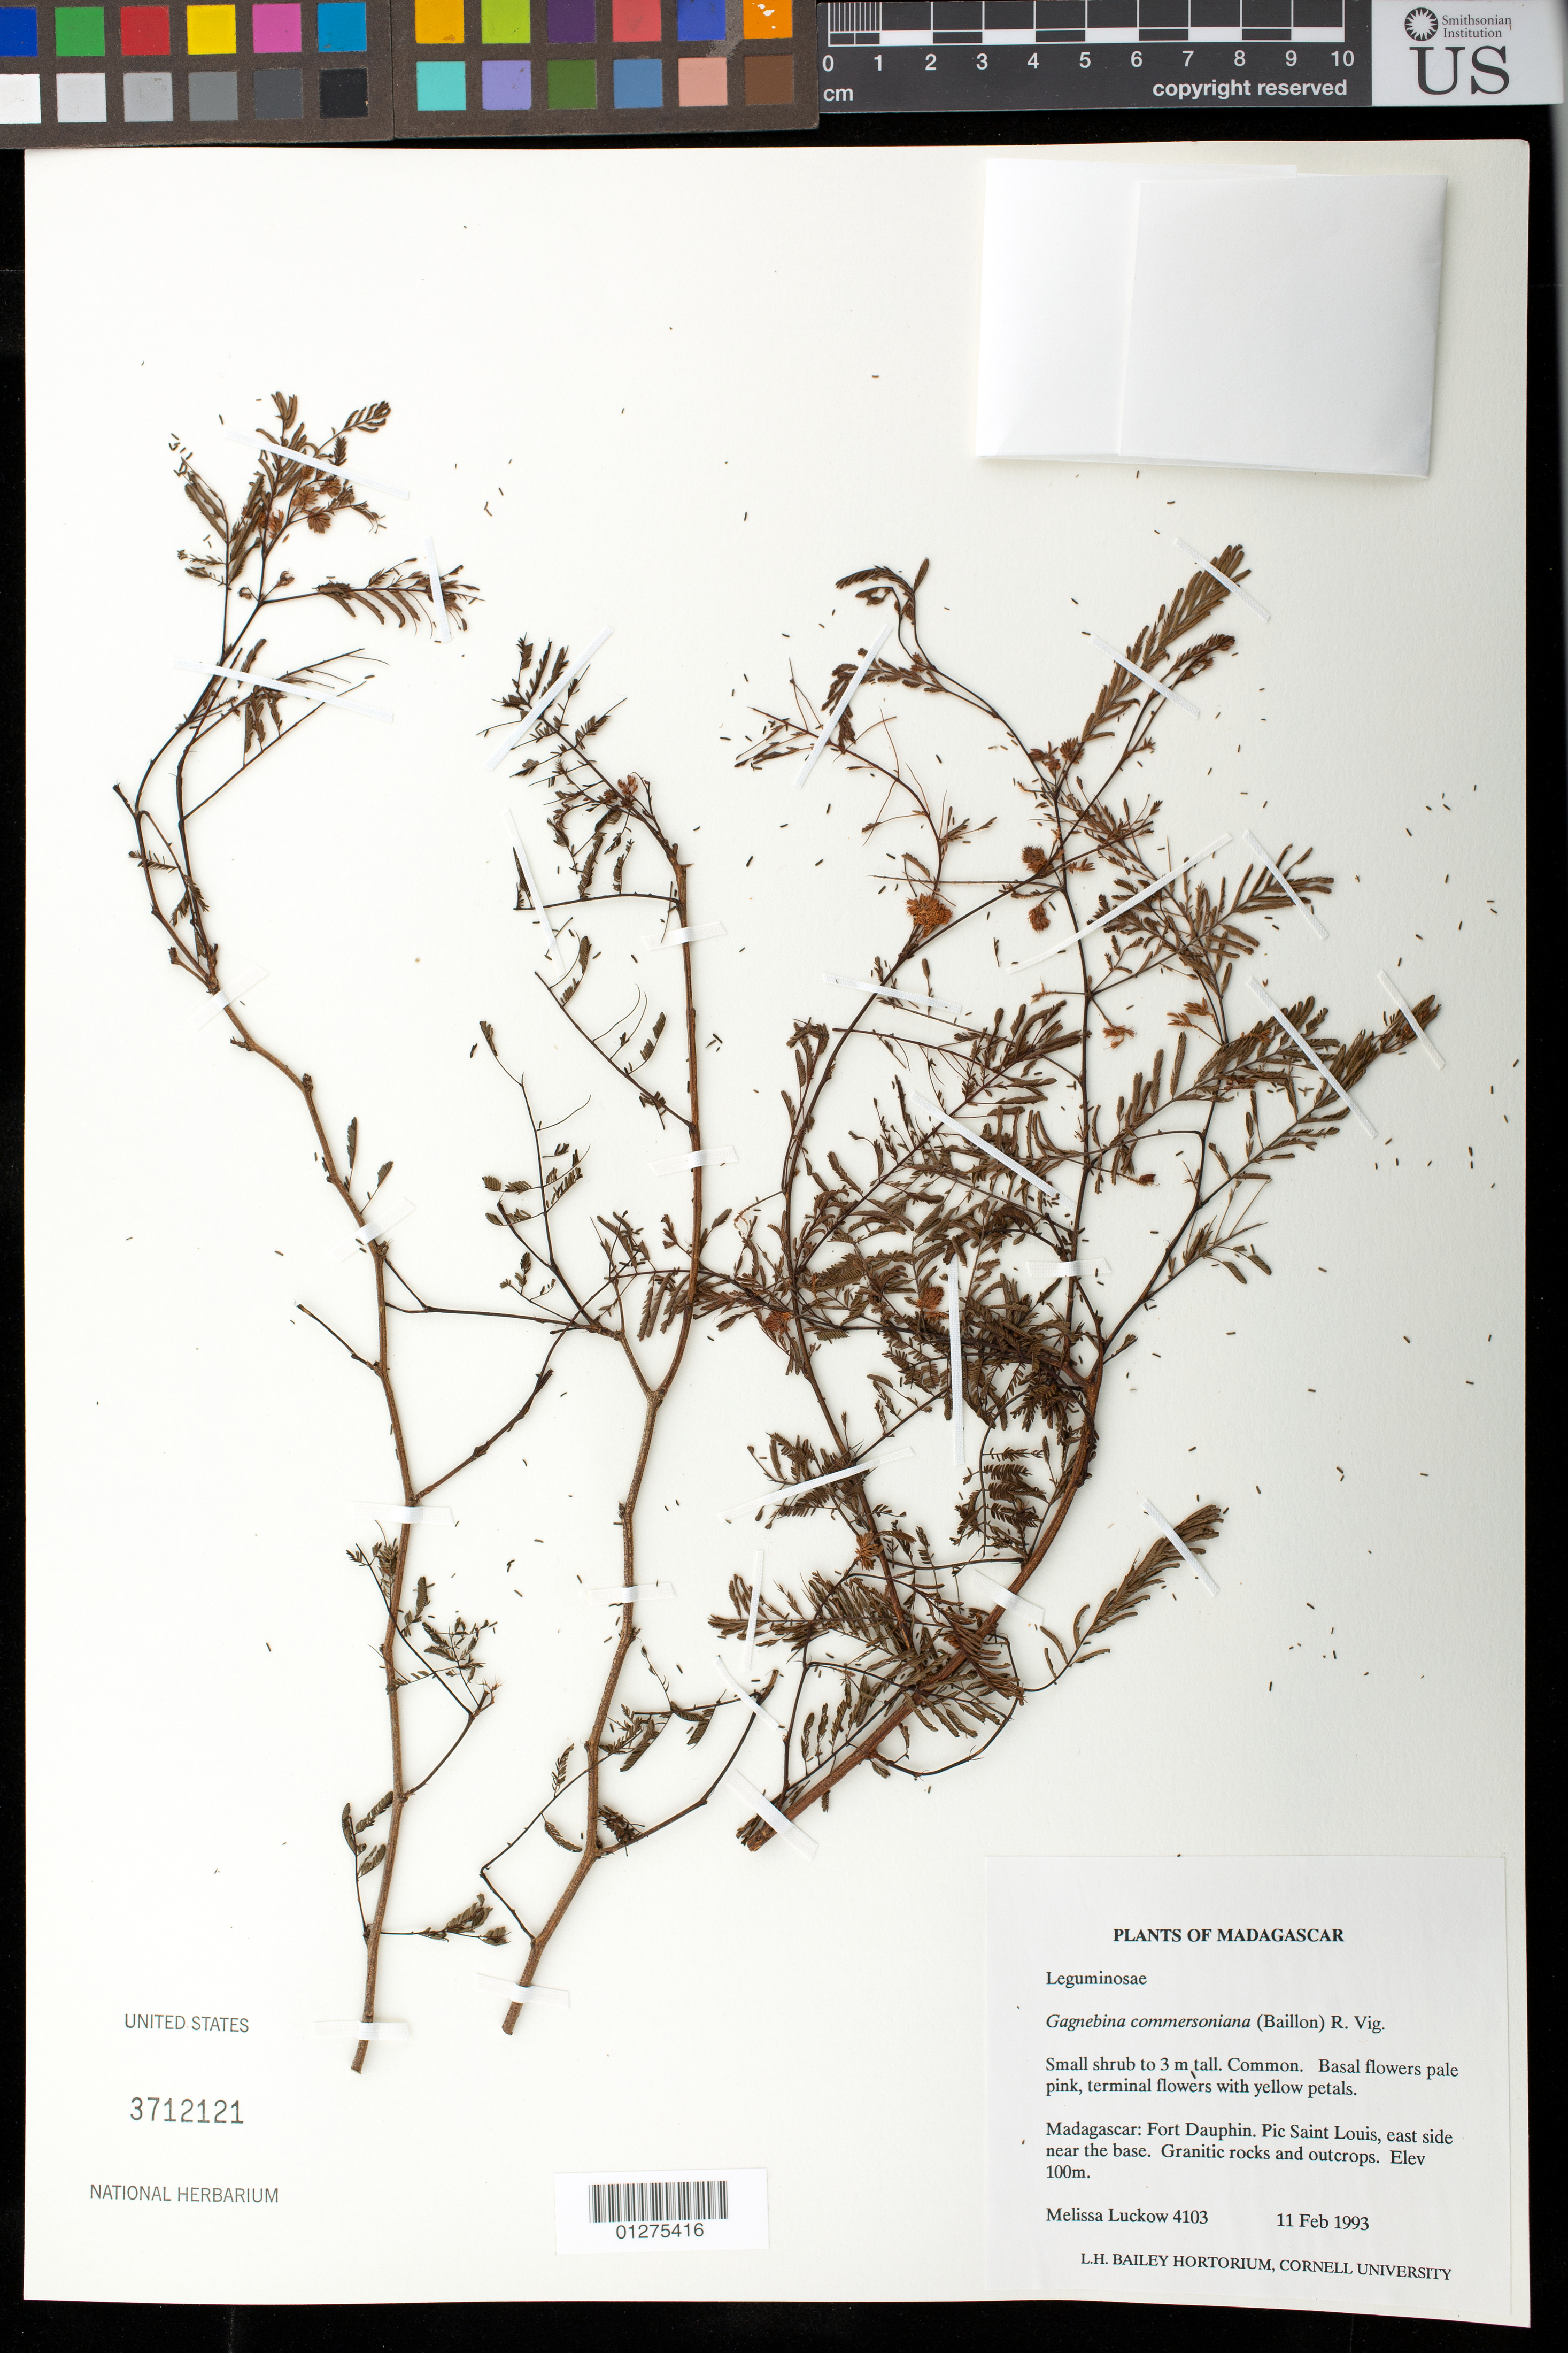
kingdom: Plantae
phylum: Tracheophyta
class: Magnoliopsida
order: Fabales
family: Fabaceae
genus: Gagnebina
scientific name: Gagnebina commersoniana (Baill.) R. Vig.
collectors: M. A. Luckow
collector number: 4103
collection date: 1993-02-11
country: Madagascar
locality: Fort Dauphin. Pic Saint Louis, east side near the base. Granitic rocks and outcrops. Elev 100m.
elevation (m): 100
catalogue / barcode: US 3712121